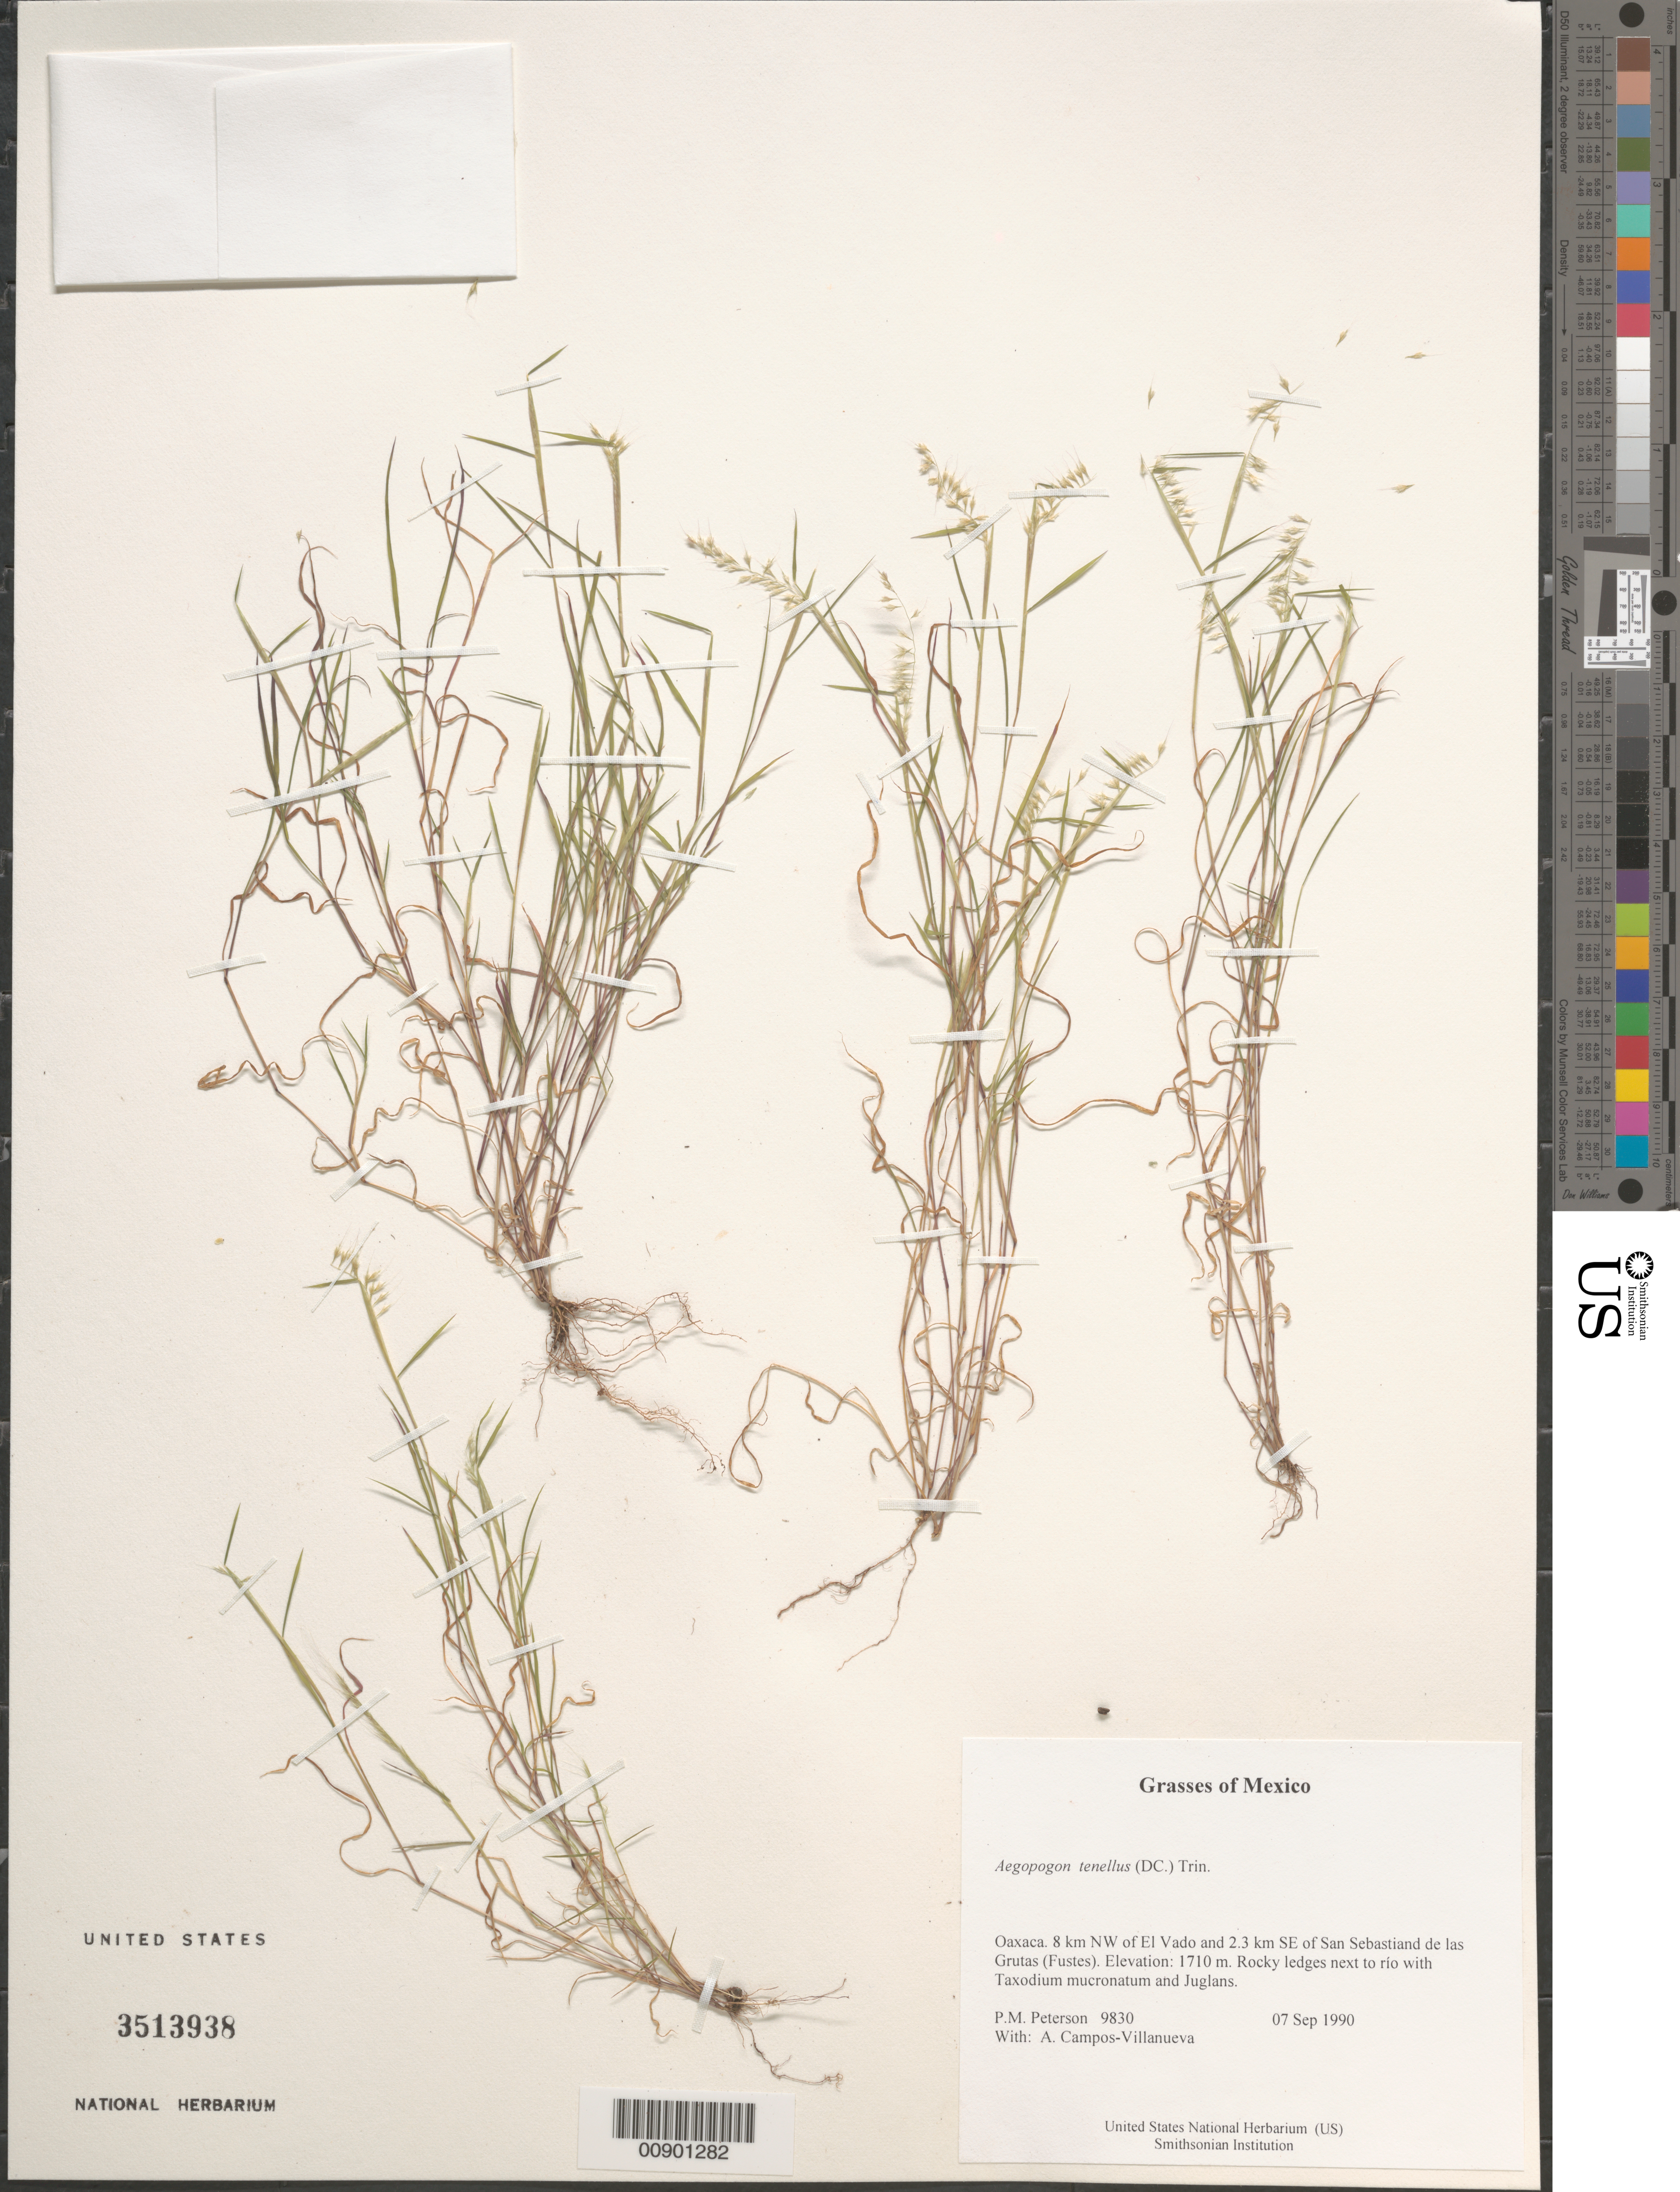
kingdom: Plantae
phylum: Tracheophyta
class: Liliopsida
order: Poales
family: Poaceae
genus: Aegopogon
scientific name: Aegopogon tenellus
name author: (DC.) Trin.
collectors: P. M. Peterson & A. Campos-Villanueva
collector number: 09830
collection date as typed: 07 Sep 1990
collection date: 1990-09-07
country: Mexico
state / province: Oaxaca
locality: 8 km NW of El Vado and 2.3 km SE of San Sebastiand de las Grutas (Fustes).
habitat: Rocky ledges next to río with Taxodium mucronatum and Juglans.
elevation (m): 1710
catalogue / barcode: US 3513938